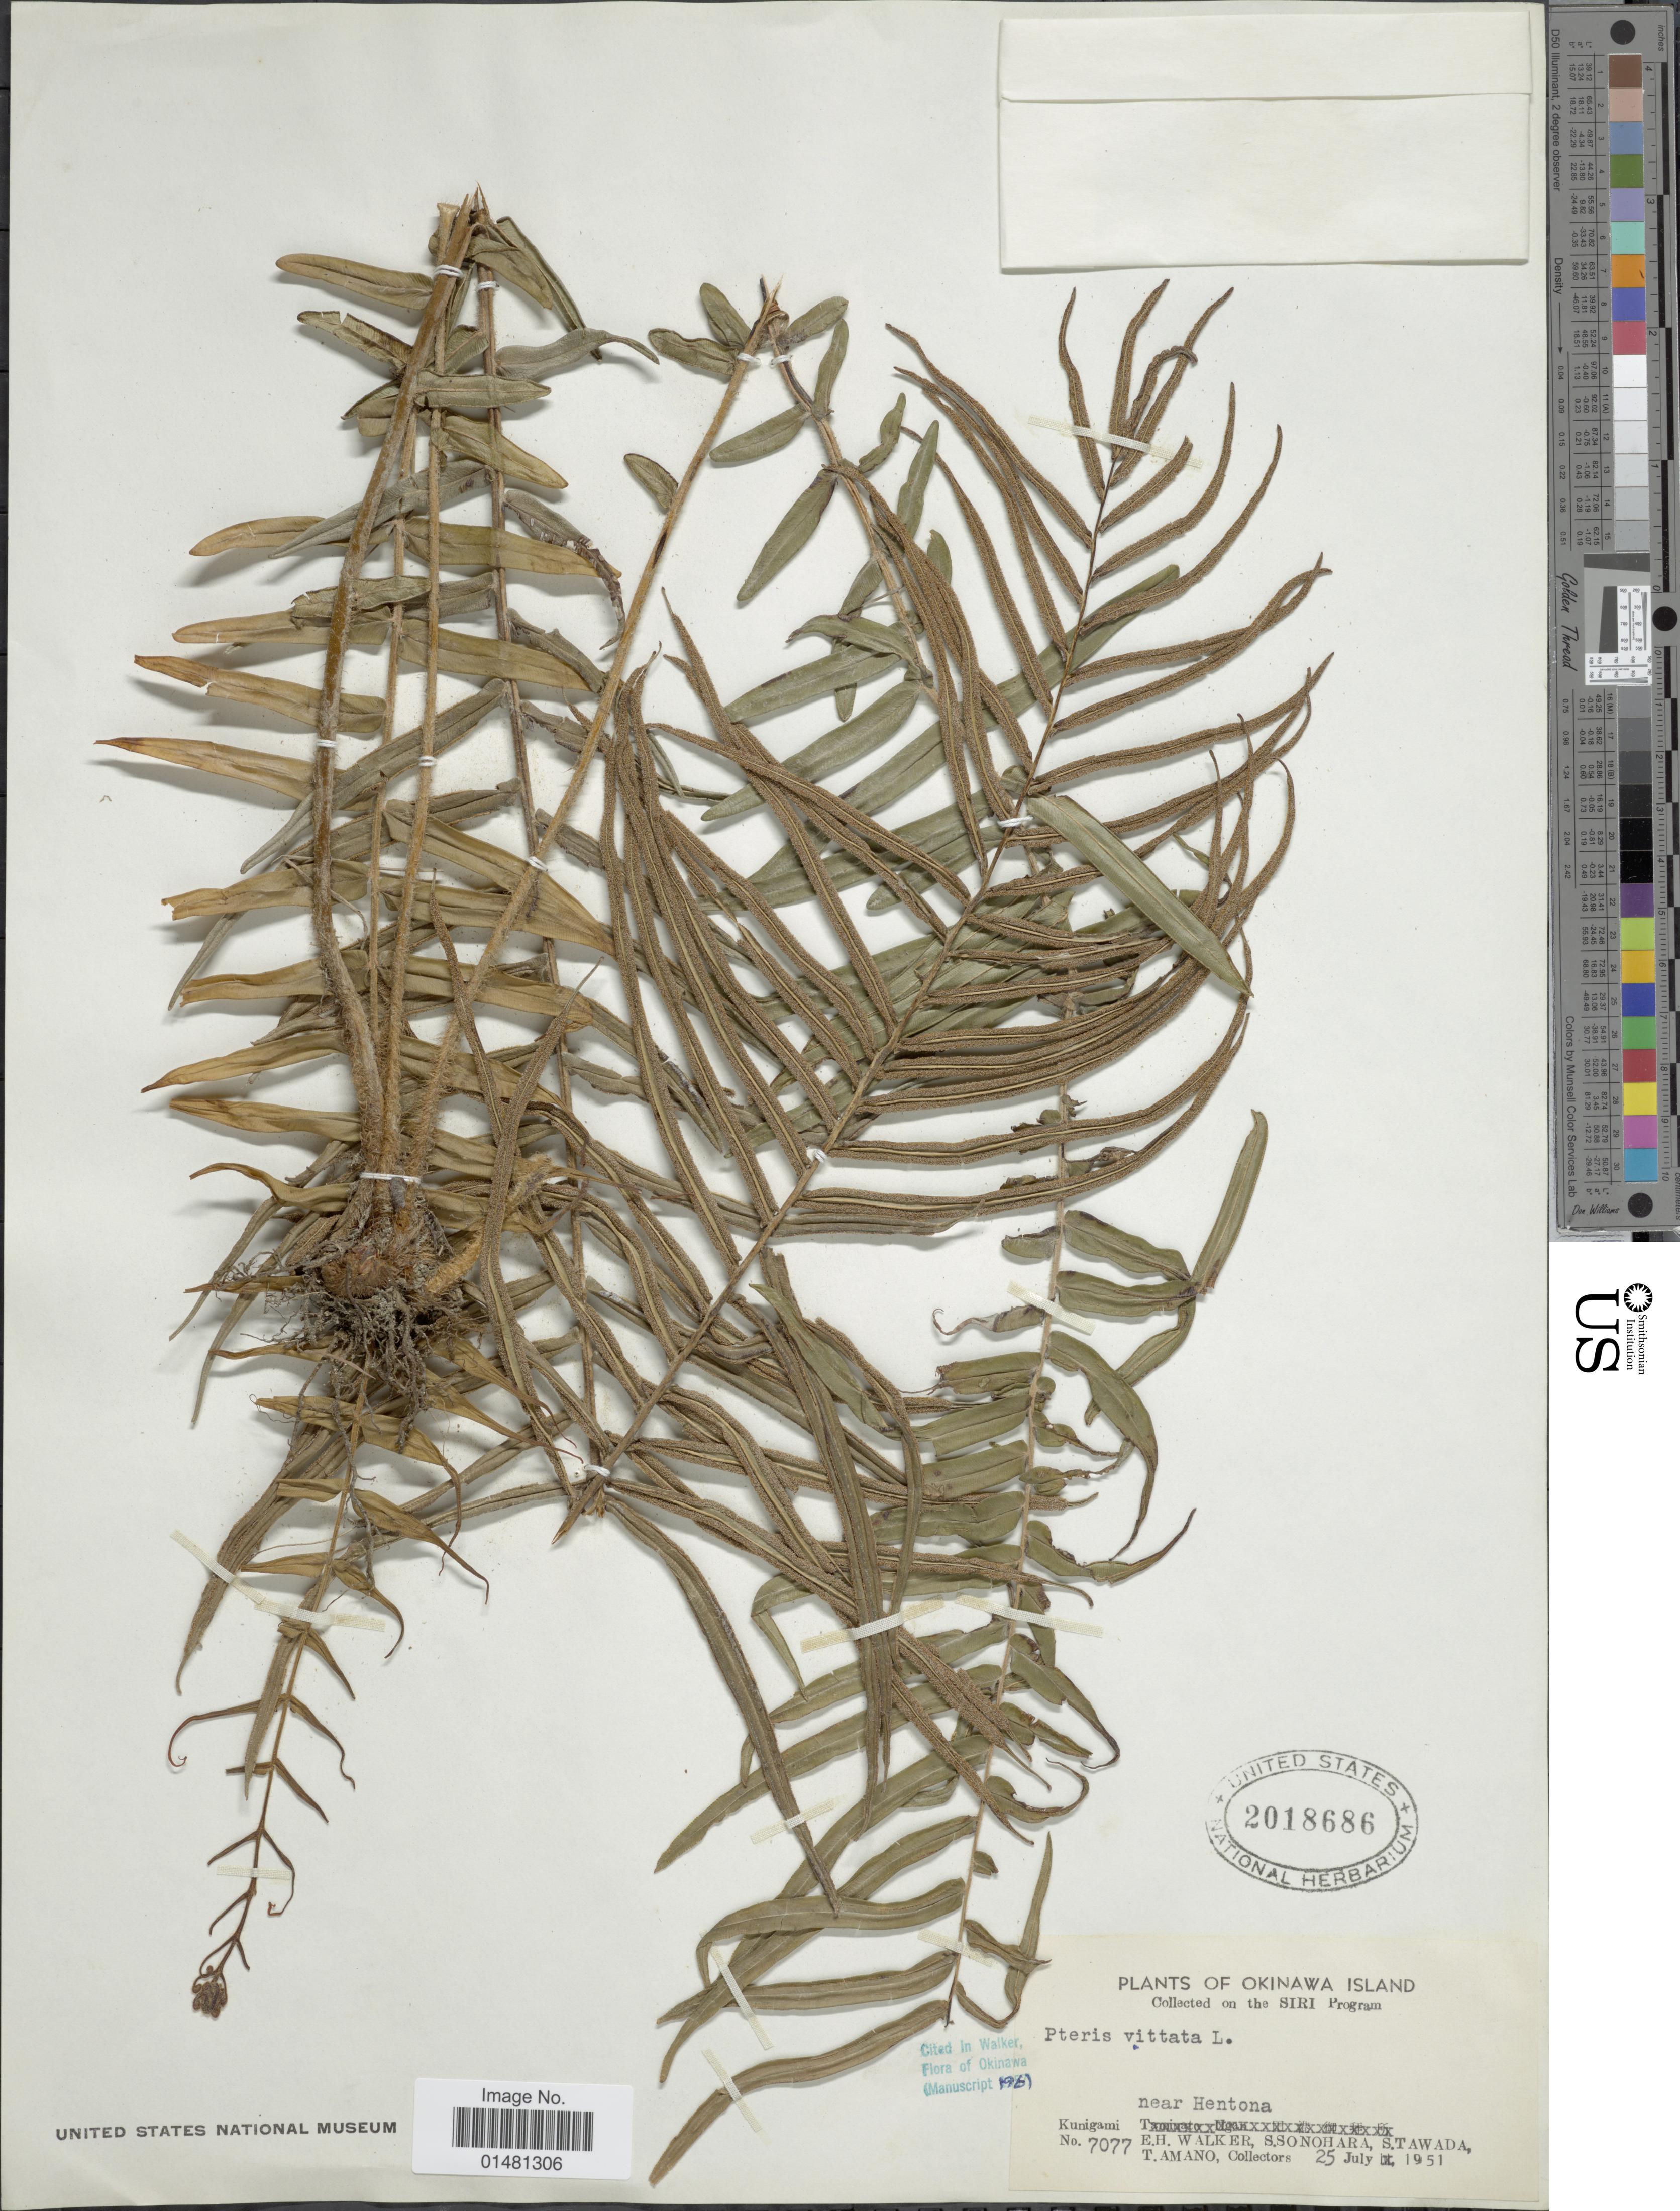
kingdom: Plantae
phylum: Tracheophyta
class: Polypodiopsida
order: Polypodiales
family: Pteridaceae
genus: Pteris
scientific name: Pteris vittata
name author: L.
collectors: E. H. Walker, S. Sonohara, S. Tawada & T. Amano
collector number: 7077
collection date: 1951-07-25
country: Japan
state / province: Okinawa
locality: Okinawa Island, Kunigami near Hentona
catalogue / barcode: US 2018686